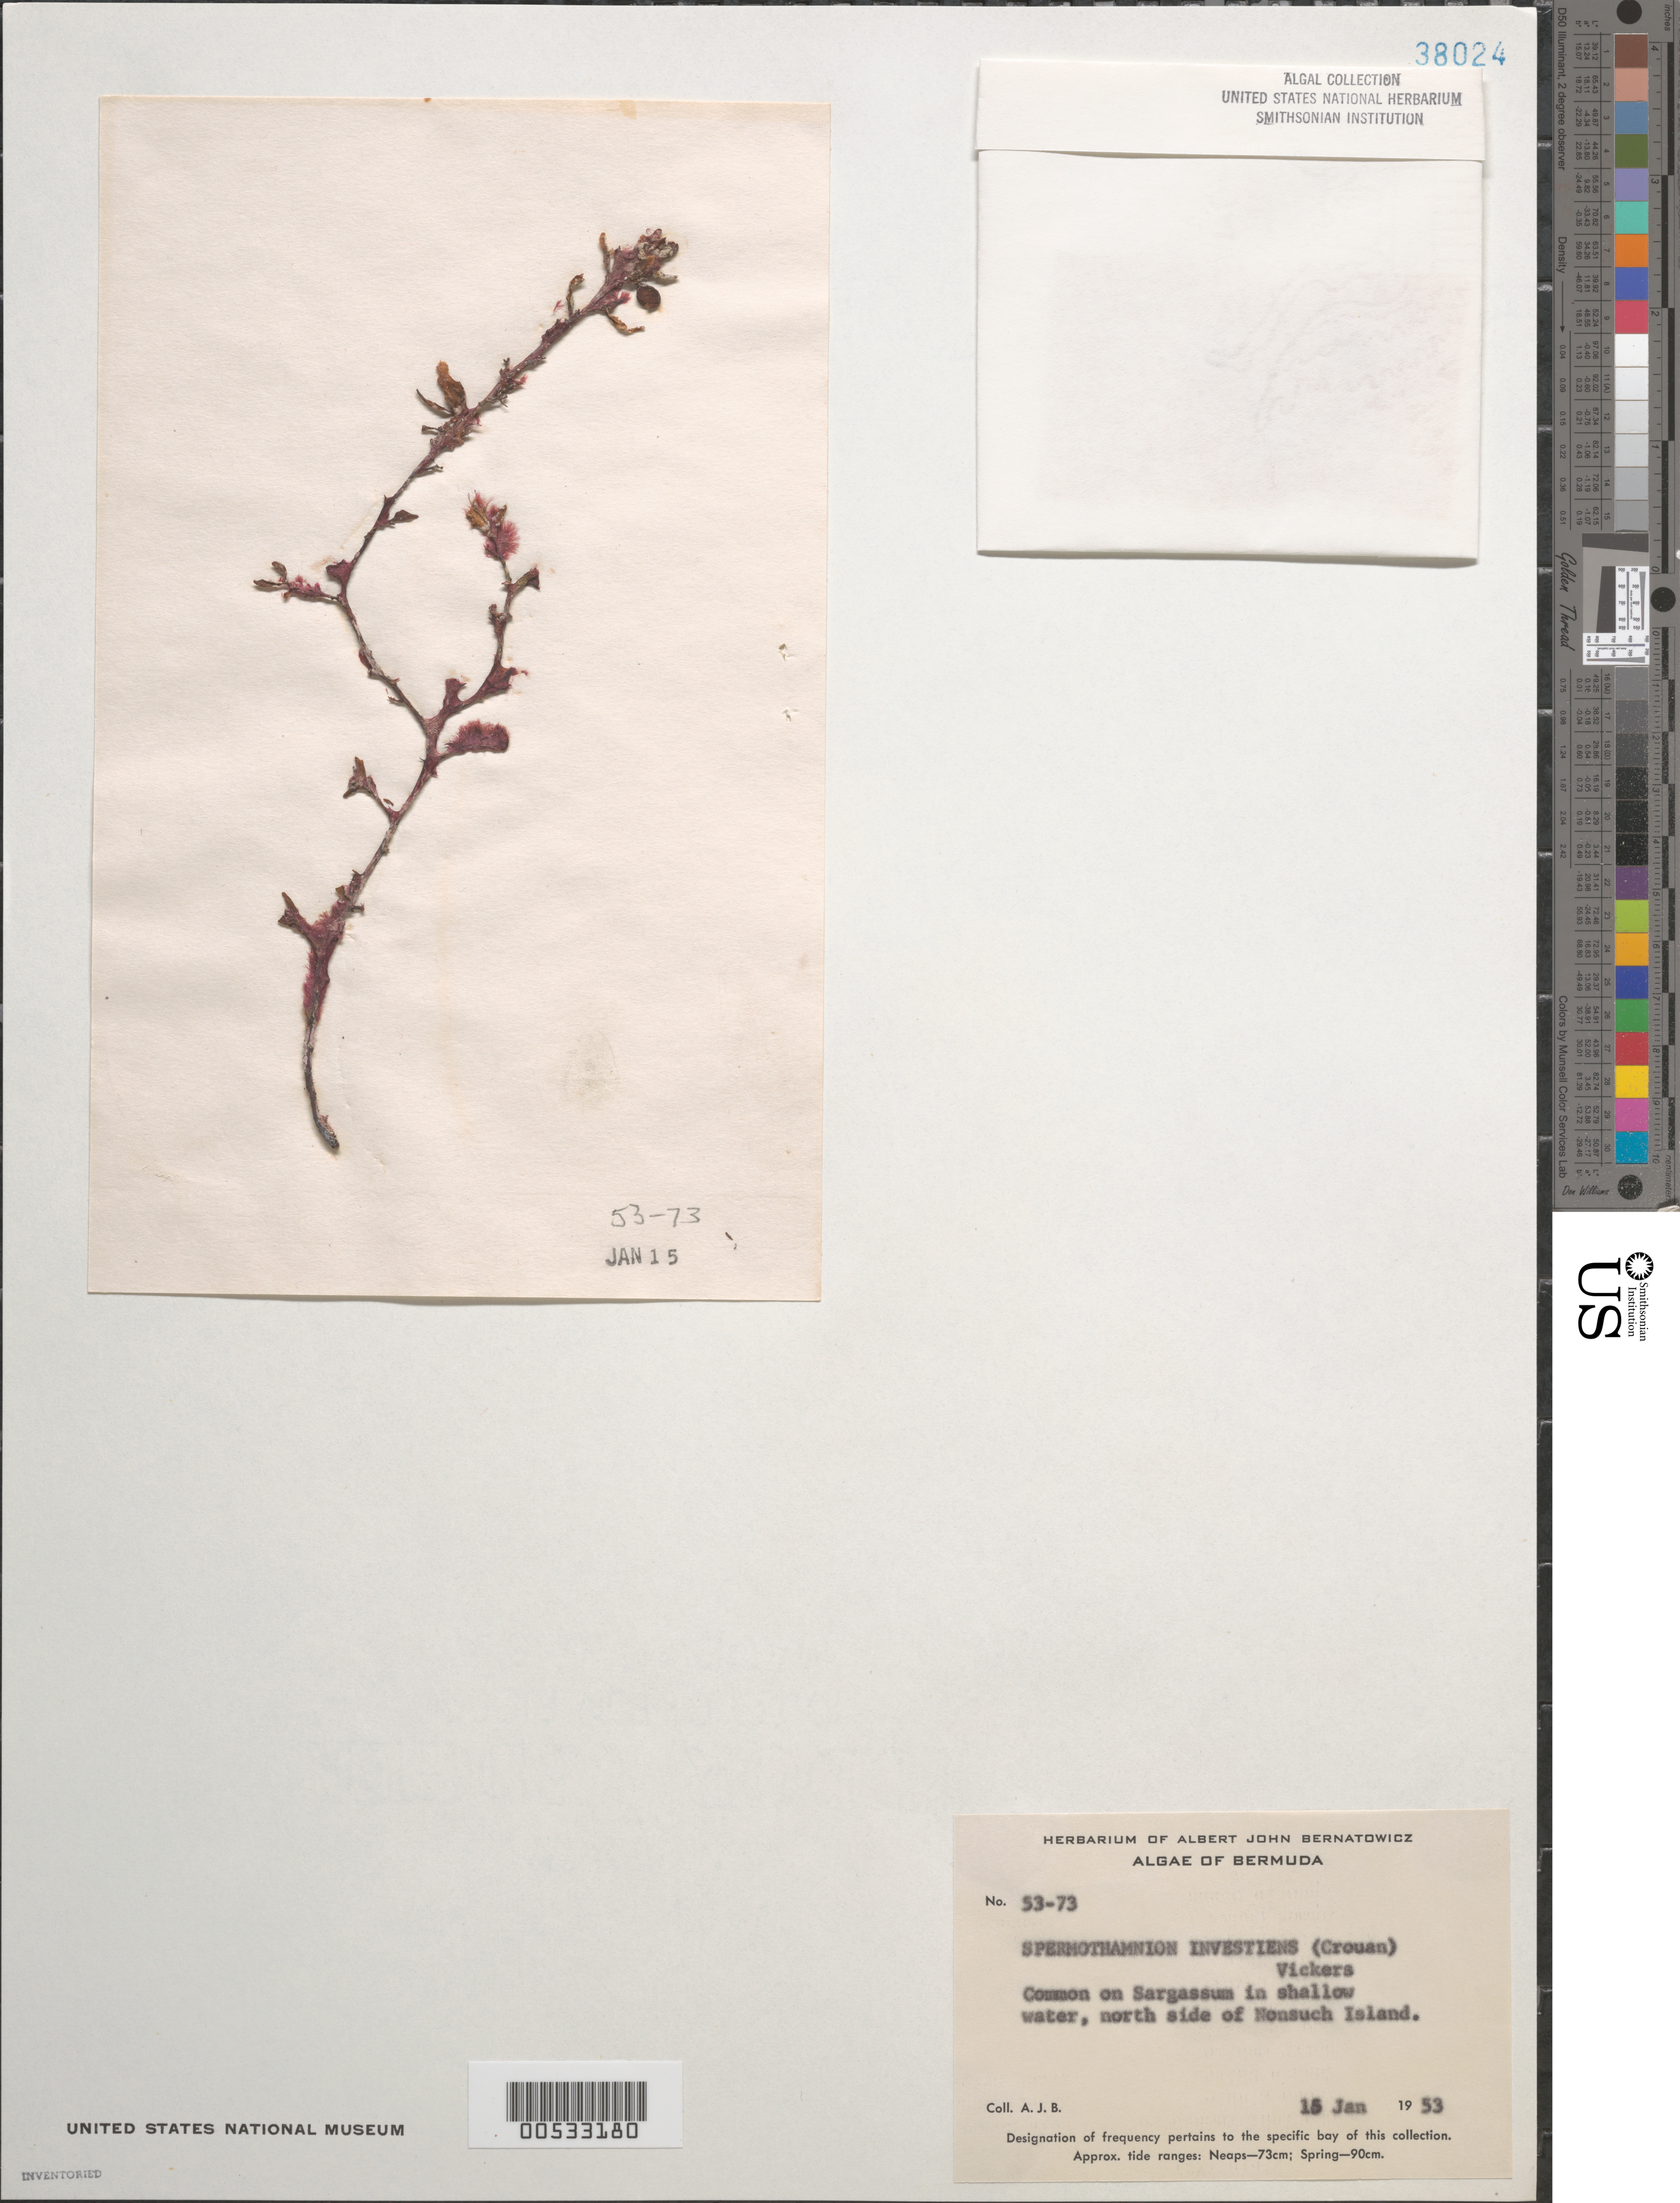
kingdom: Plantae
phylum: Rhodophyta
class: Florideophyceae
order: Ceramiales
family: Wrangeliaceae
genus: Spermothamnion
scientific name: Spermothamnion investiens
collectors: A. Bernatowicz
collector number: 53-73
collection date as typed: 15 Jan 1953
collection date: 1953-01-15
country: Bermuda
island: Nonsuch Island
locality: North side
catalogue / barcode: US 38024